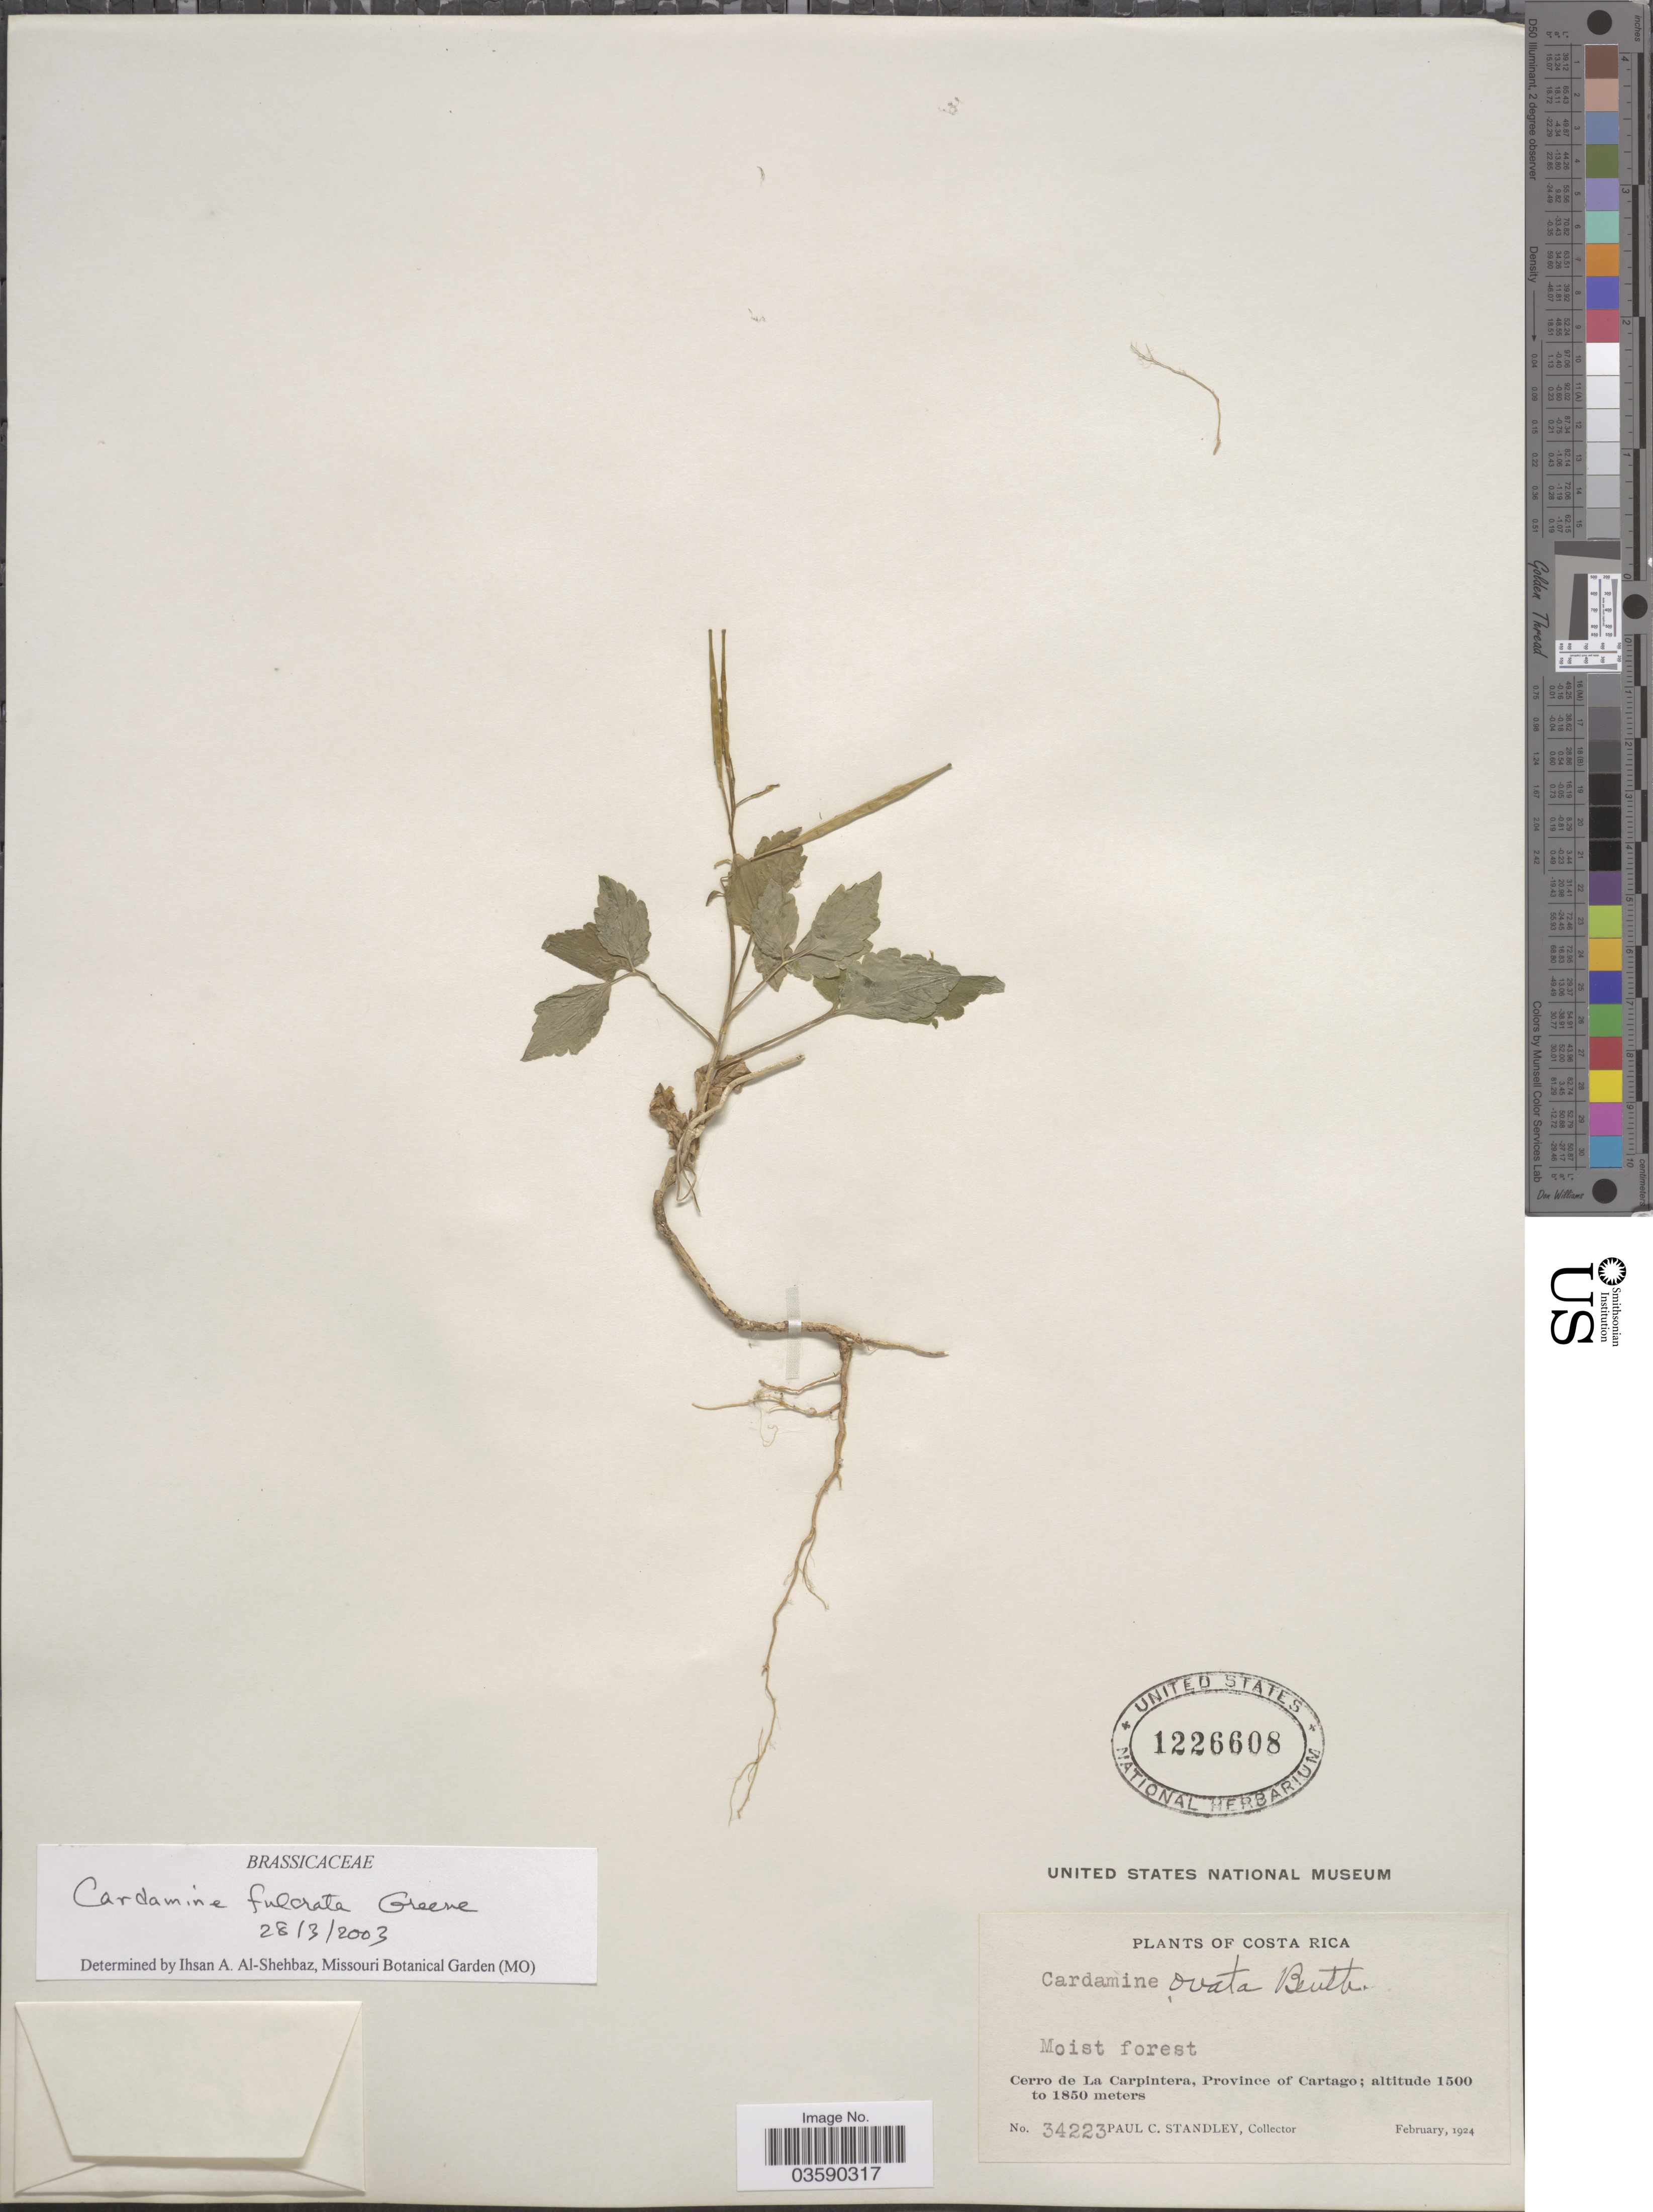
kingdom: Plantae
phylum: Tracheophyta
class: Magnoliopsida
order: Brassicales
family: Brassicaceae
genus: Cardamine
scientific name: Cardamine fulcrata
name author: Greene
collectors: P. C. Standley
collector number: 34223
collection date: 1924-02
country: Costa Rica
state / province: Cartago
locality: Cerro de La Carpintera.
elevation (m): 1500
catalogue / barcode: US 1226608